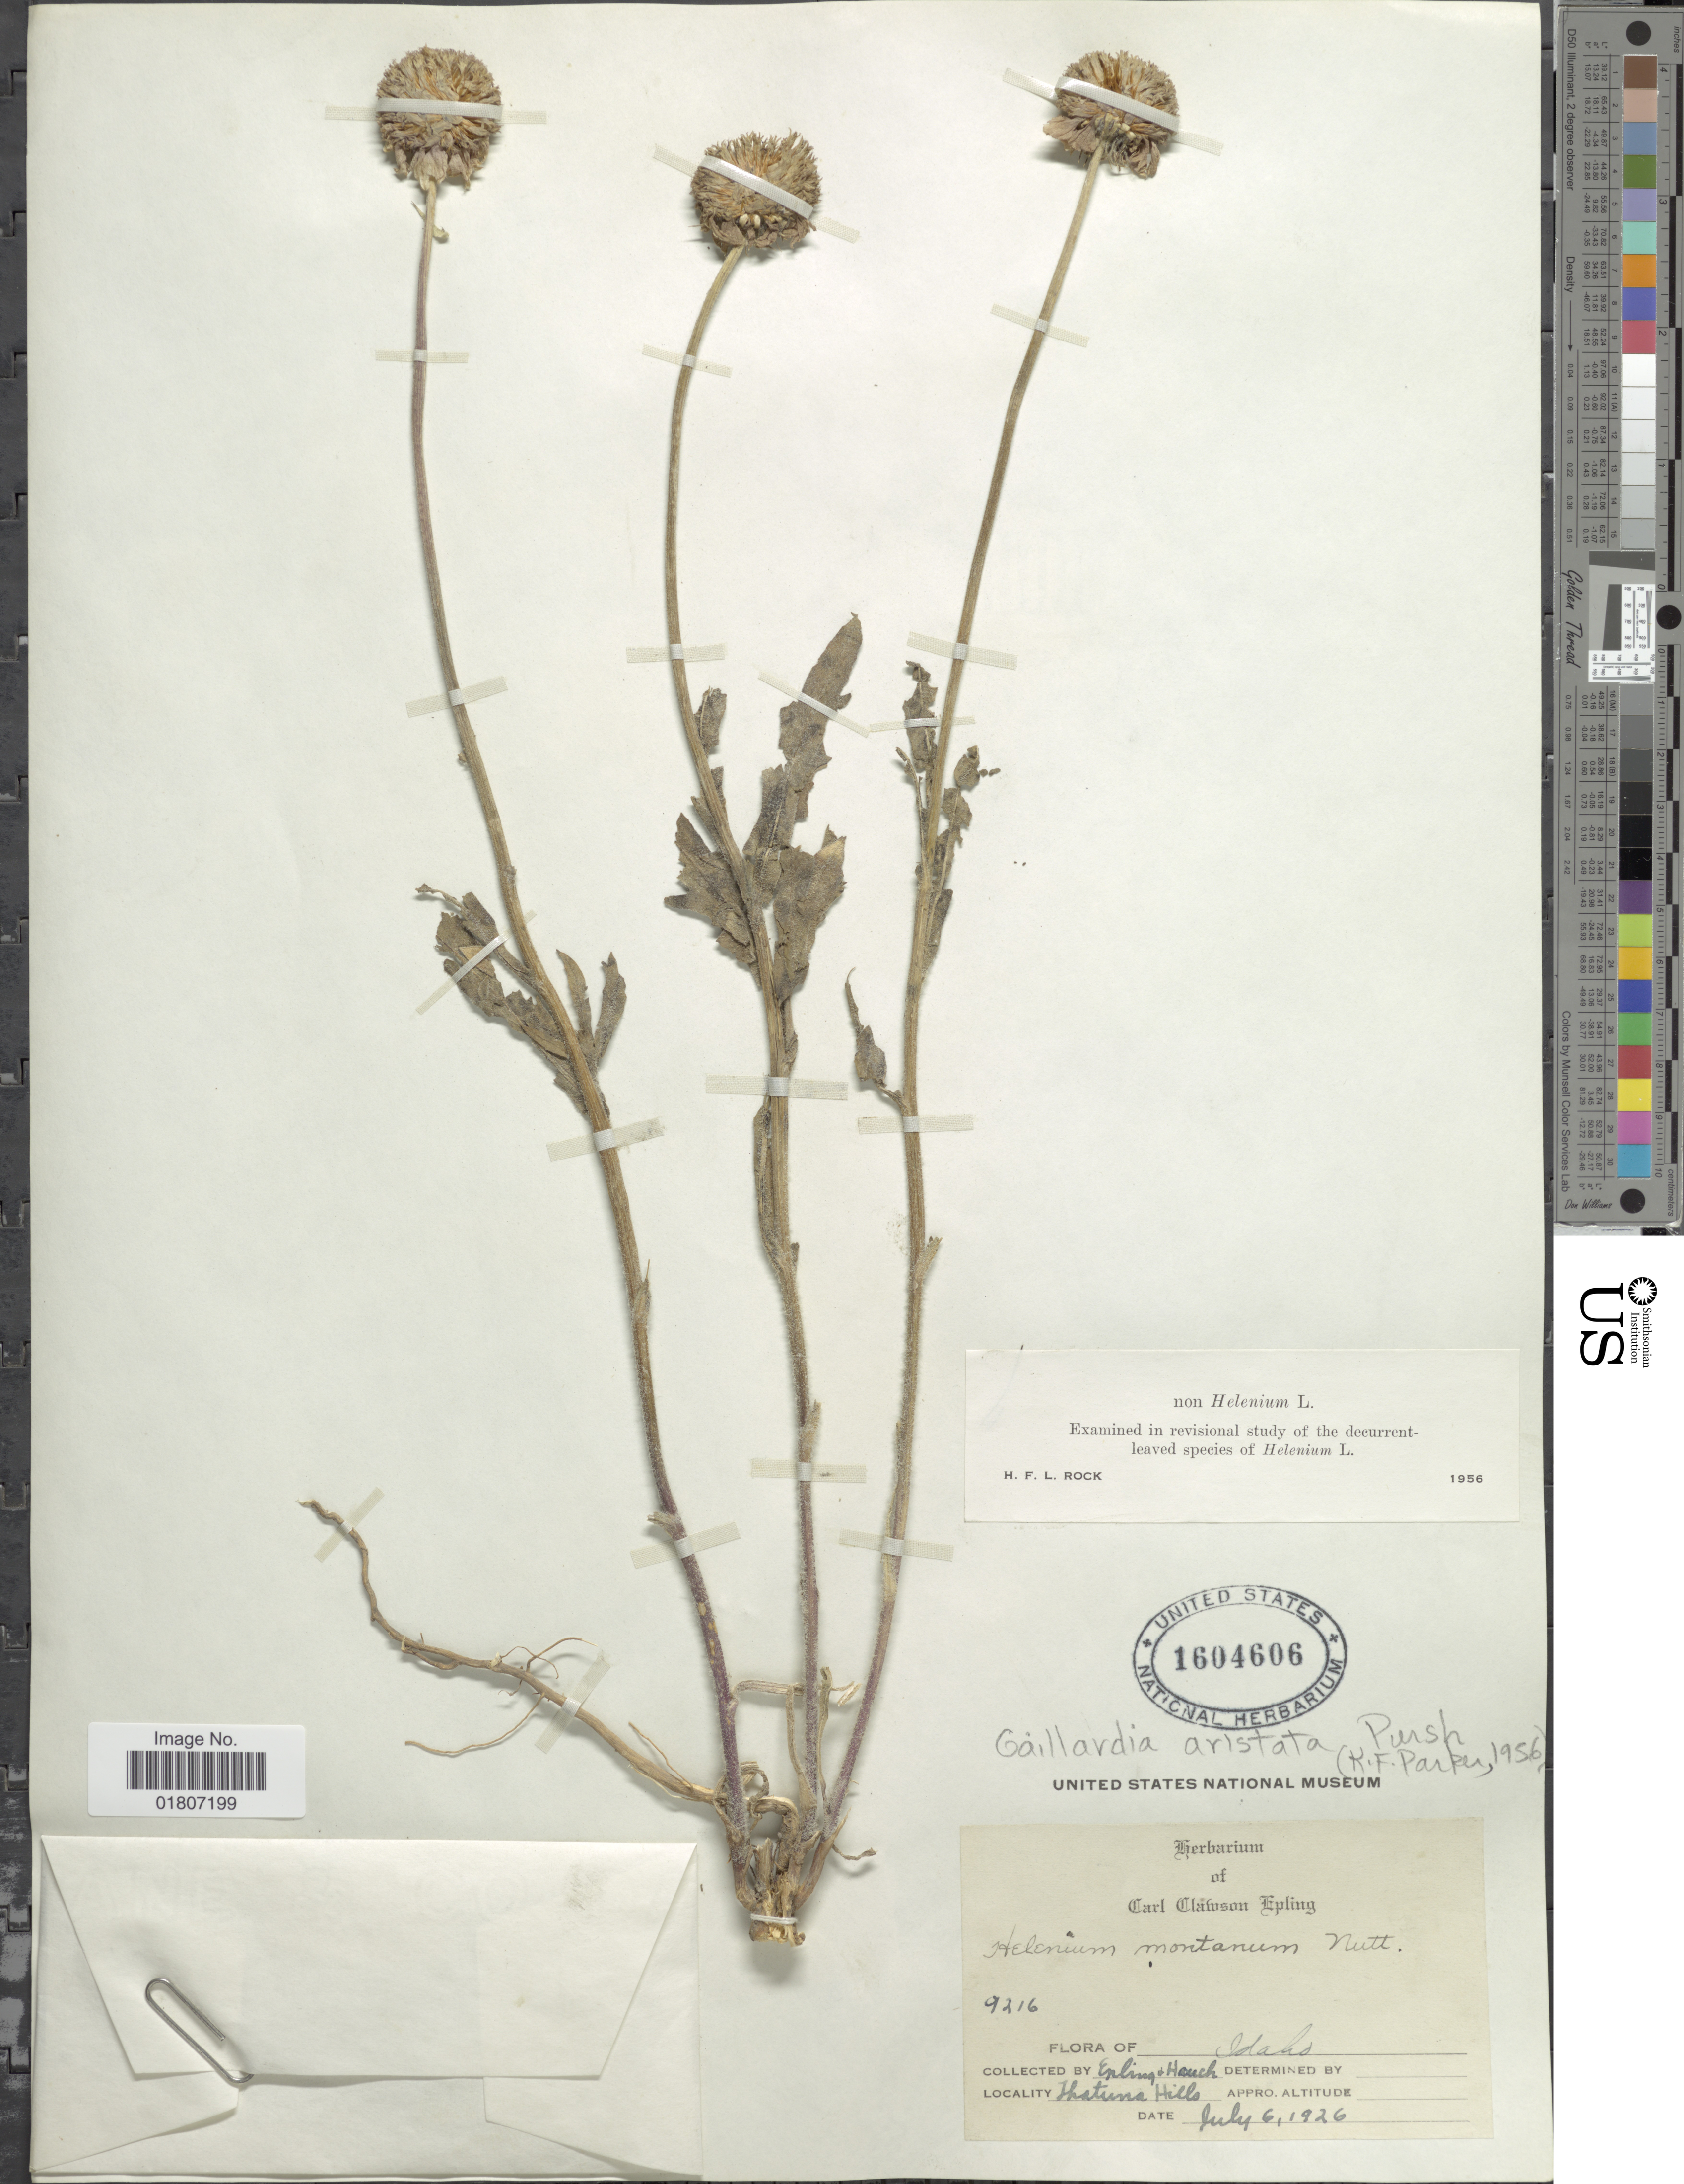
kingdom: Plantae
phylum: Tracheophyta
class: Magnoliopsida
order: Asterales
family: Asteraceae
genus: Gaillardia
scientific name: Gaillardia aristata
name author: Pursh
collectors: C. C. Epling & -. Hauch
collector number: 9216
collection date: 1926-07-06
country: United States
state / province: Idaho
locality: Thatuna Hills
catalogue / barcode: US 1604606